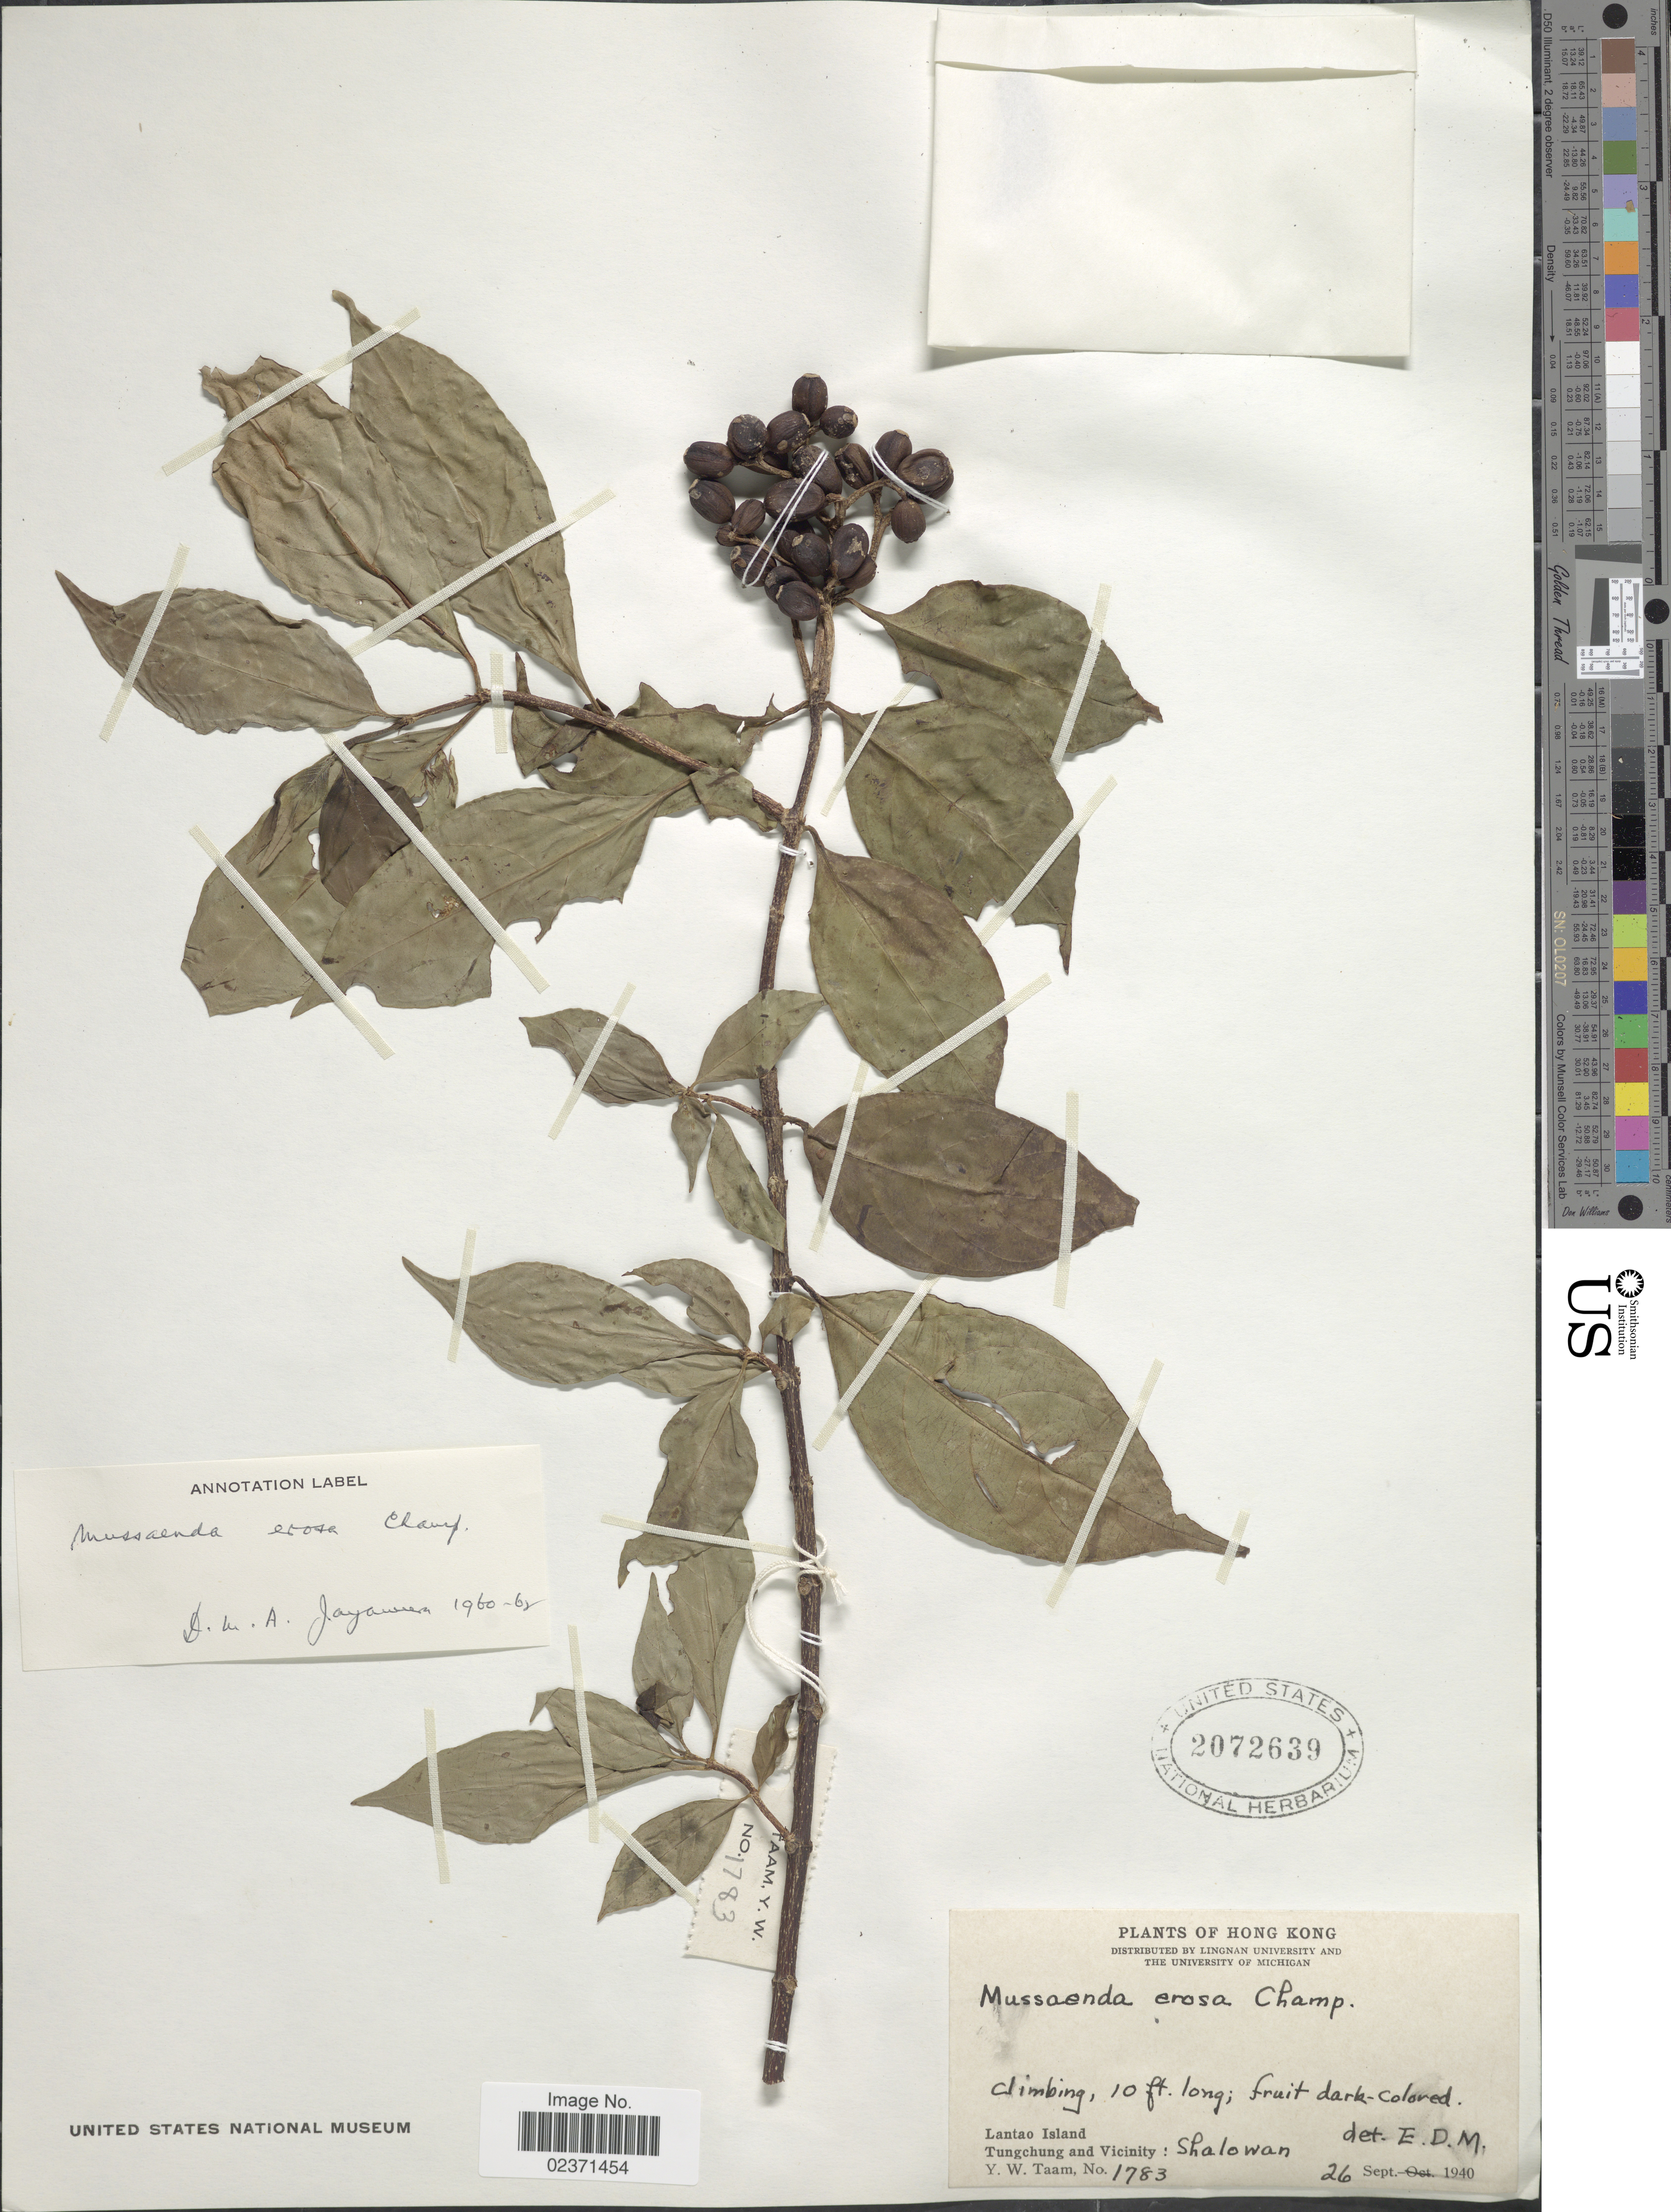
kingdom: Plantae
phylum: Tracheophyta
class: Magnoliopsida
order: Gentianales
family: Rubiaceae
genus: Mussaenda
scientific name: Mussaenda erosa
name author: Champ. ex Benth.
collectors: Y. W. Taam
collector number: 1783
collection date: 1940-09-26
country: China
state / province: Hong Kong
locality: Lantao Island. Tungchung and Vicinity: Shalowan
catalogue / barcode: US 2072639